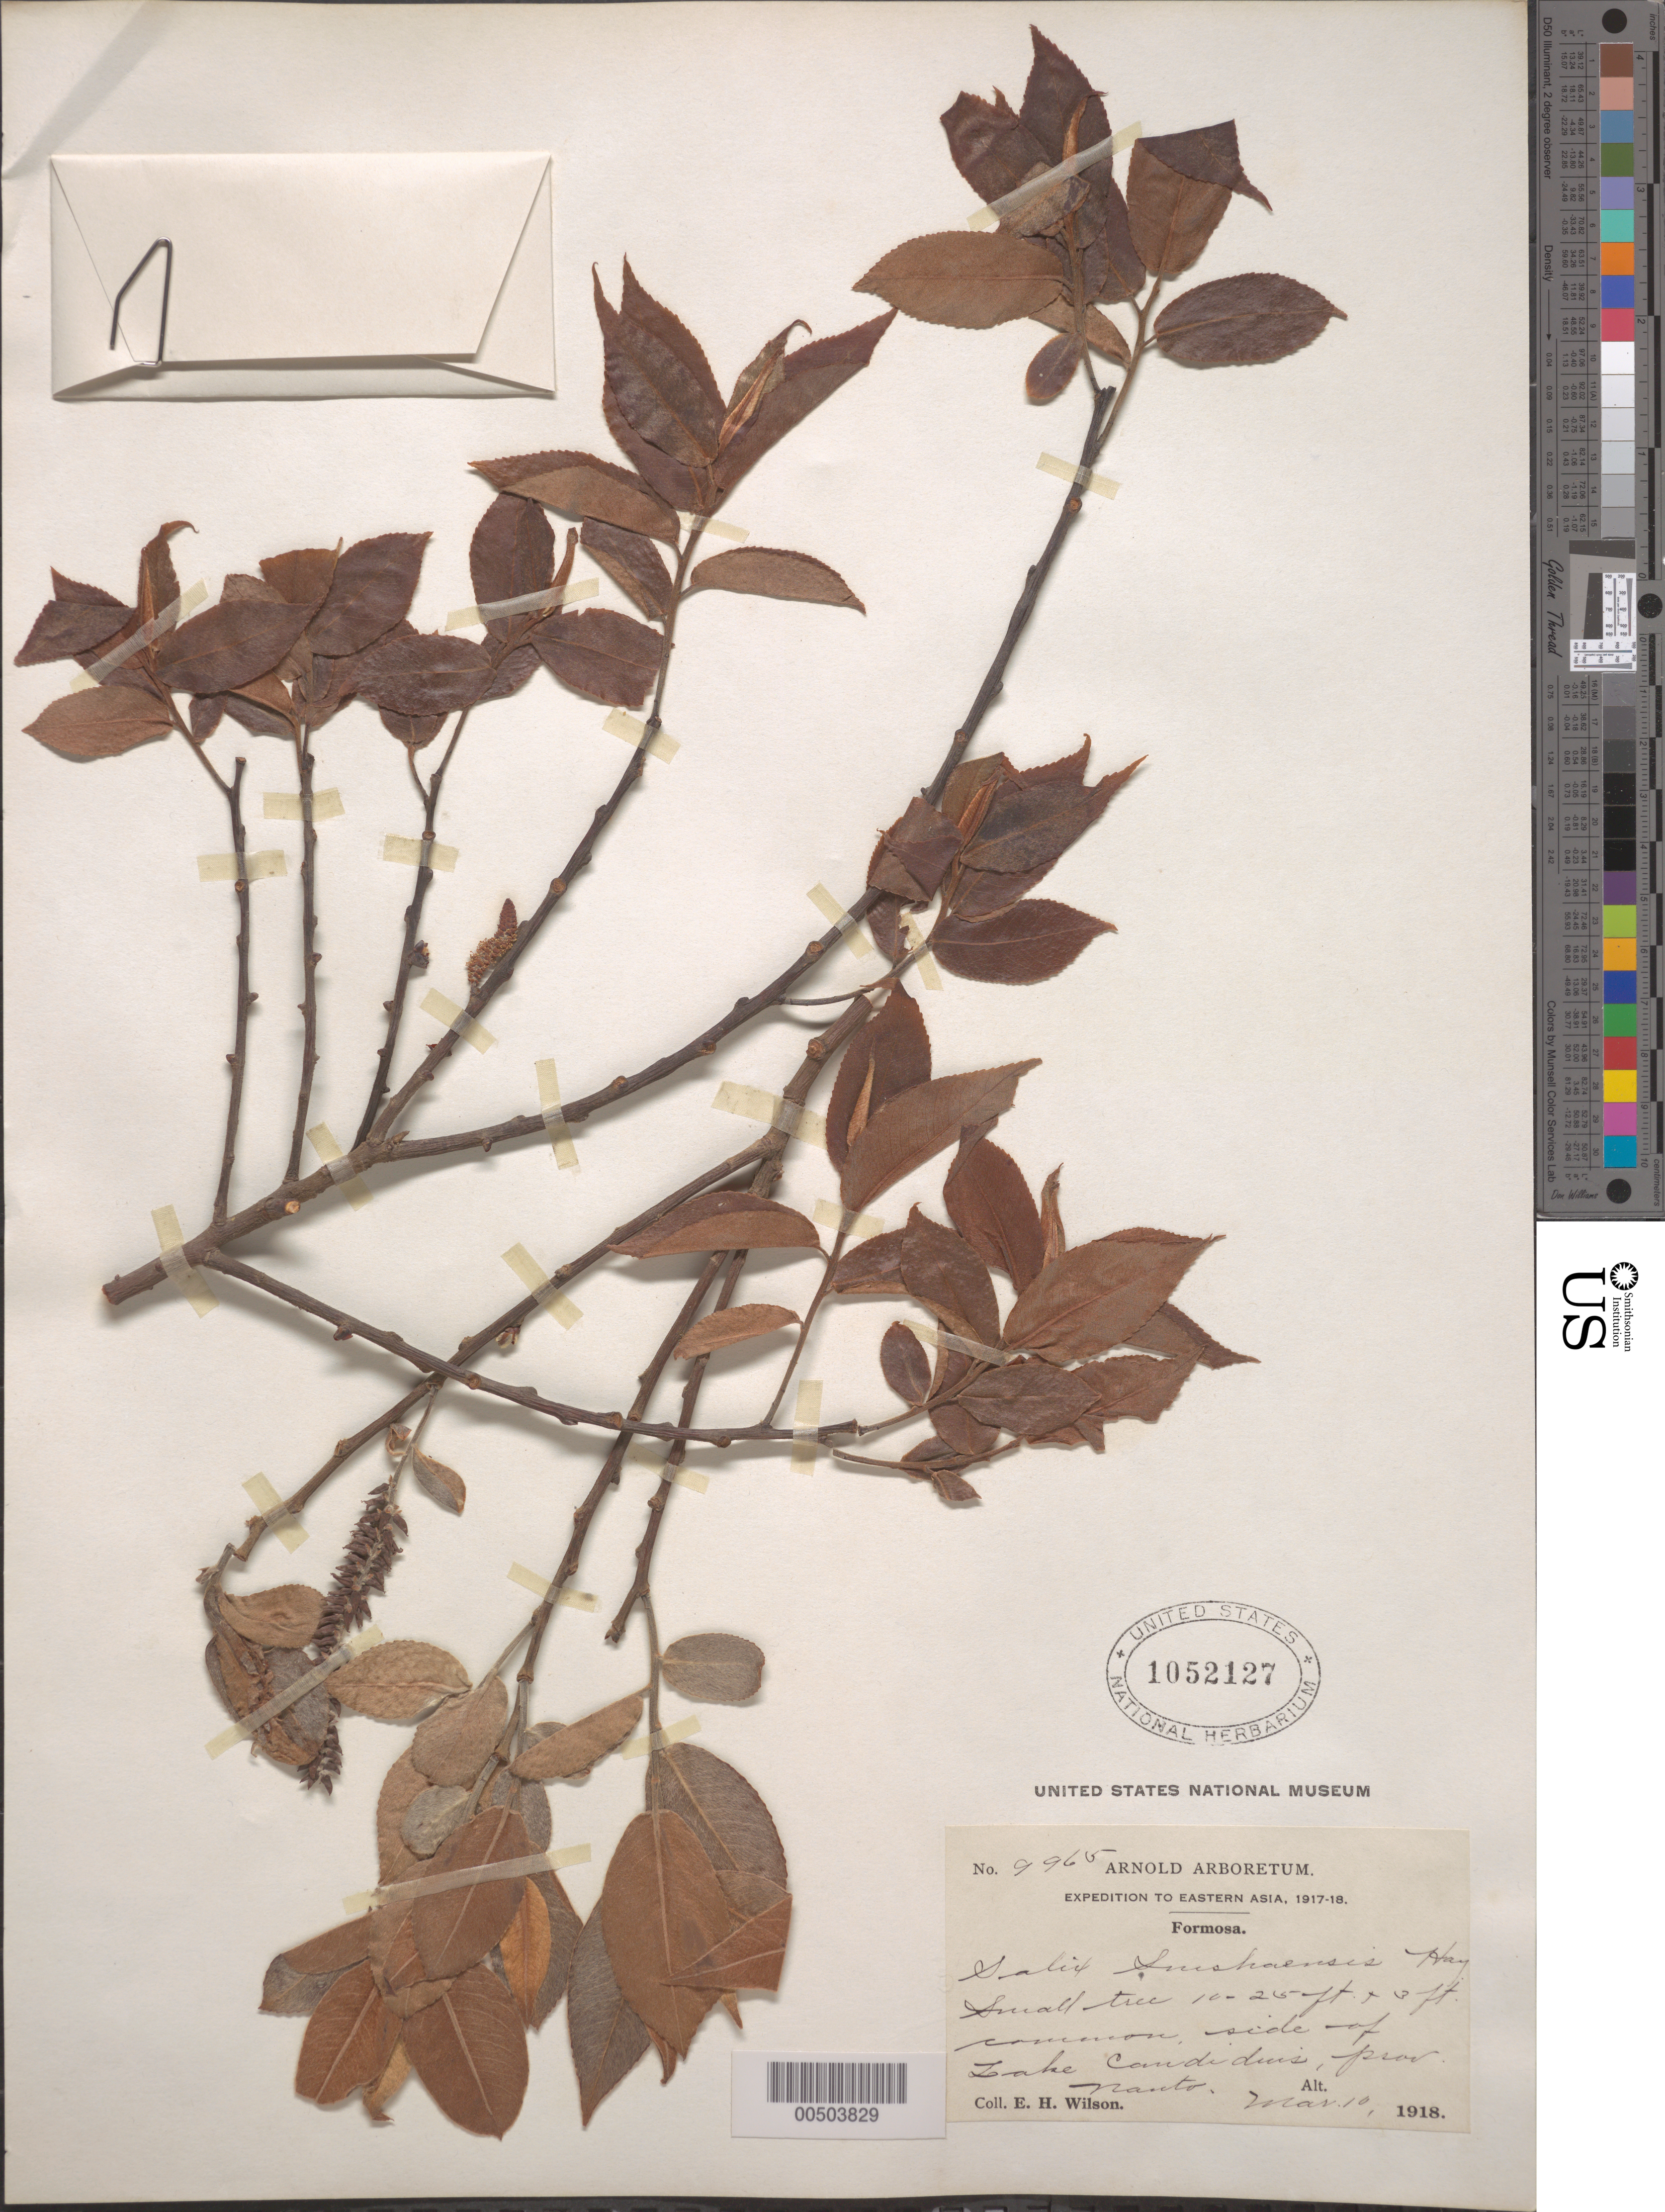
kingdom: Plantae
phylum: Tracheophyta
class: Magnoliopsida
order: Malpighiales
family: Salicaceae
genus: Salix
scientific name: Salix suishaensis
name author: Hayata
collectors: E. H. Wilson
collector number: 9965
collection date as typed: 10 Mar 1918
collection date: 1918-03-10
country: Taiwan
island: Taiwan [Formosa]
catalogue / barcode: US 1052127